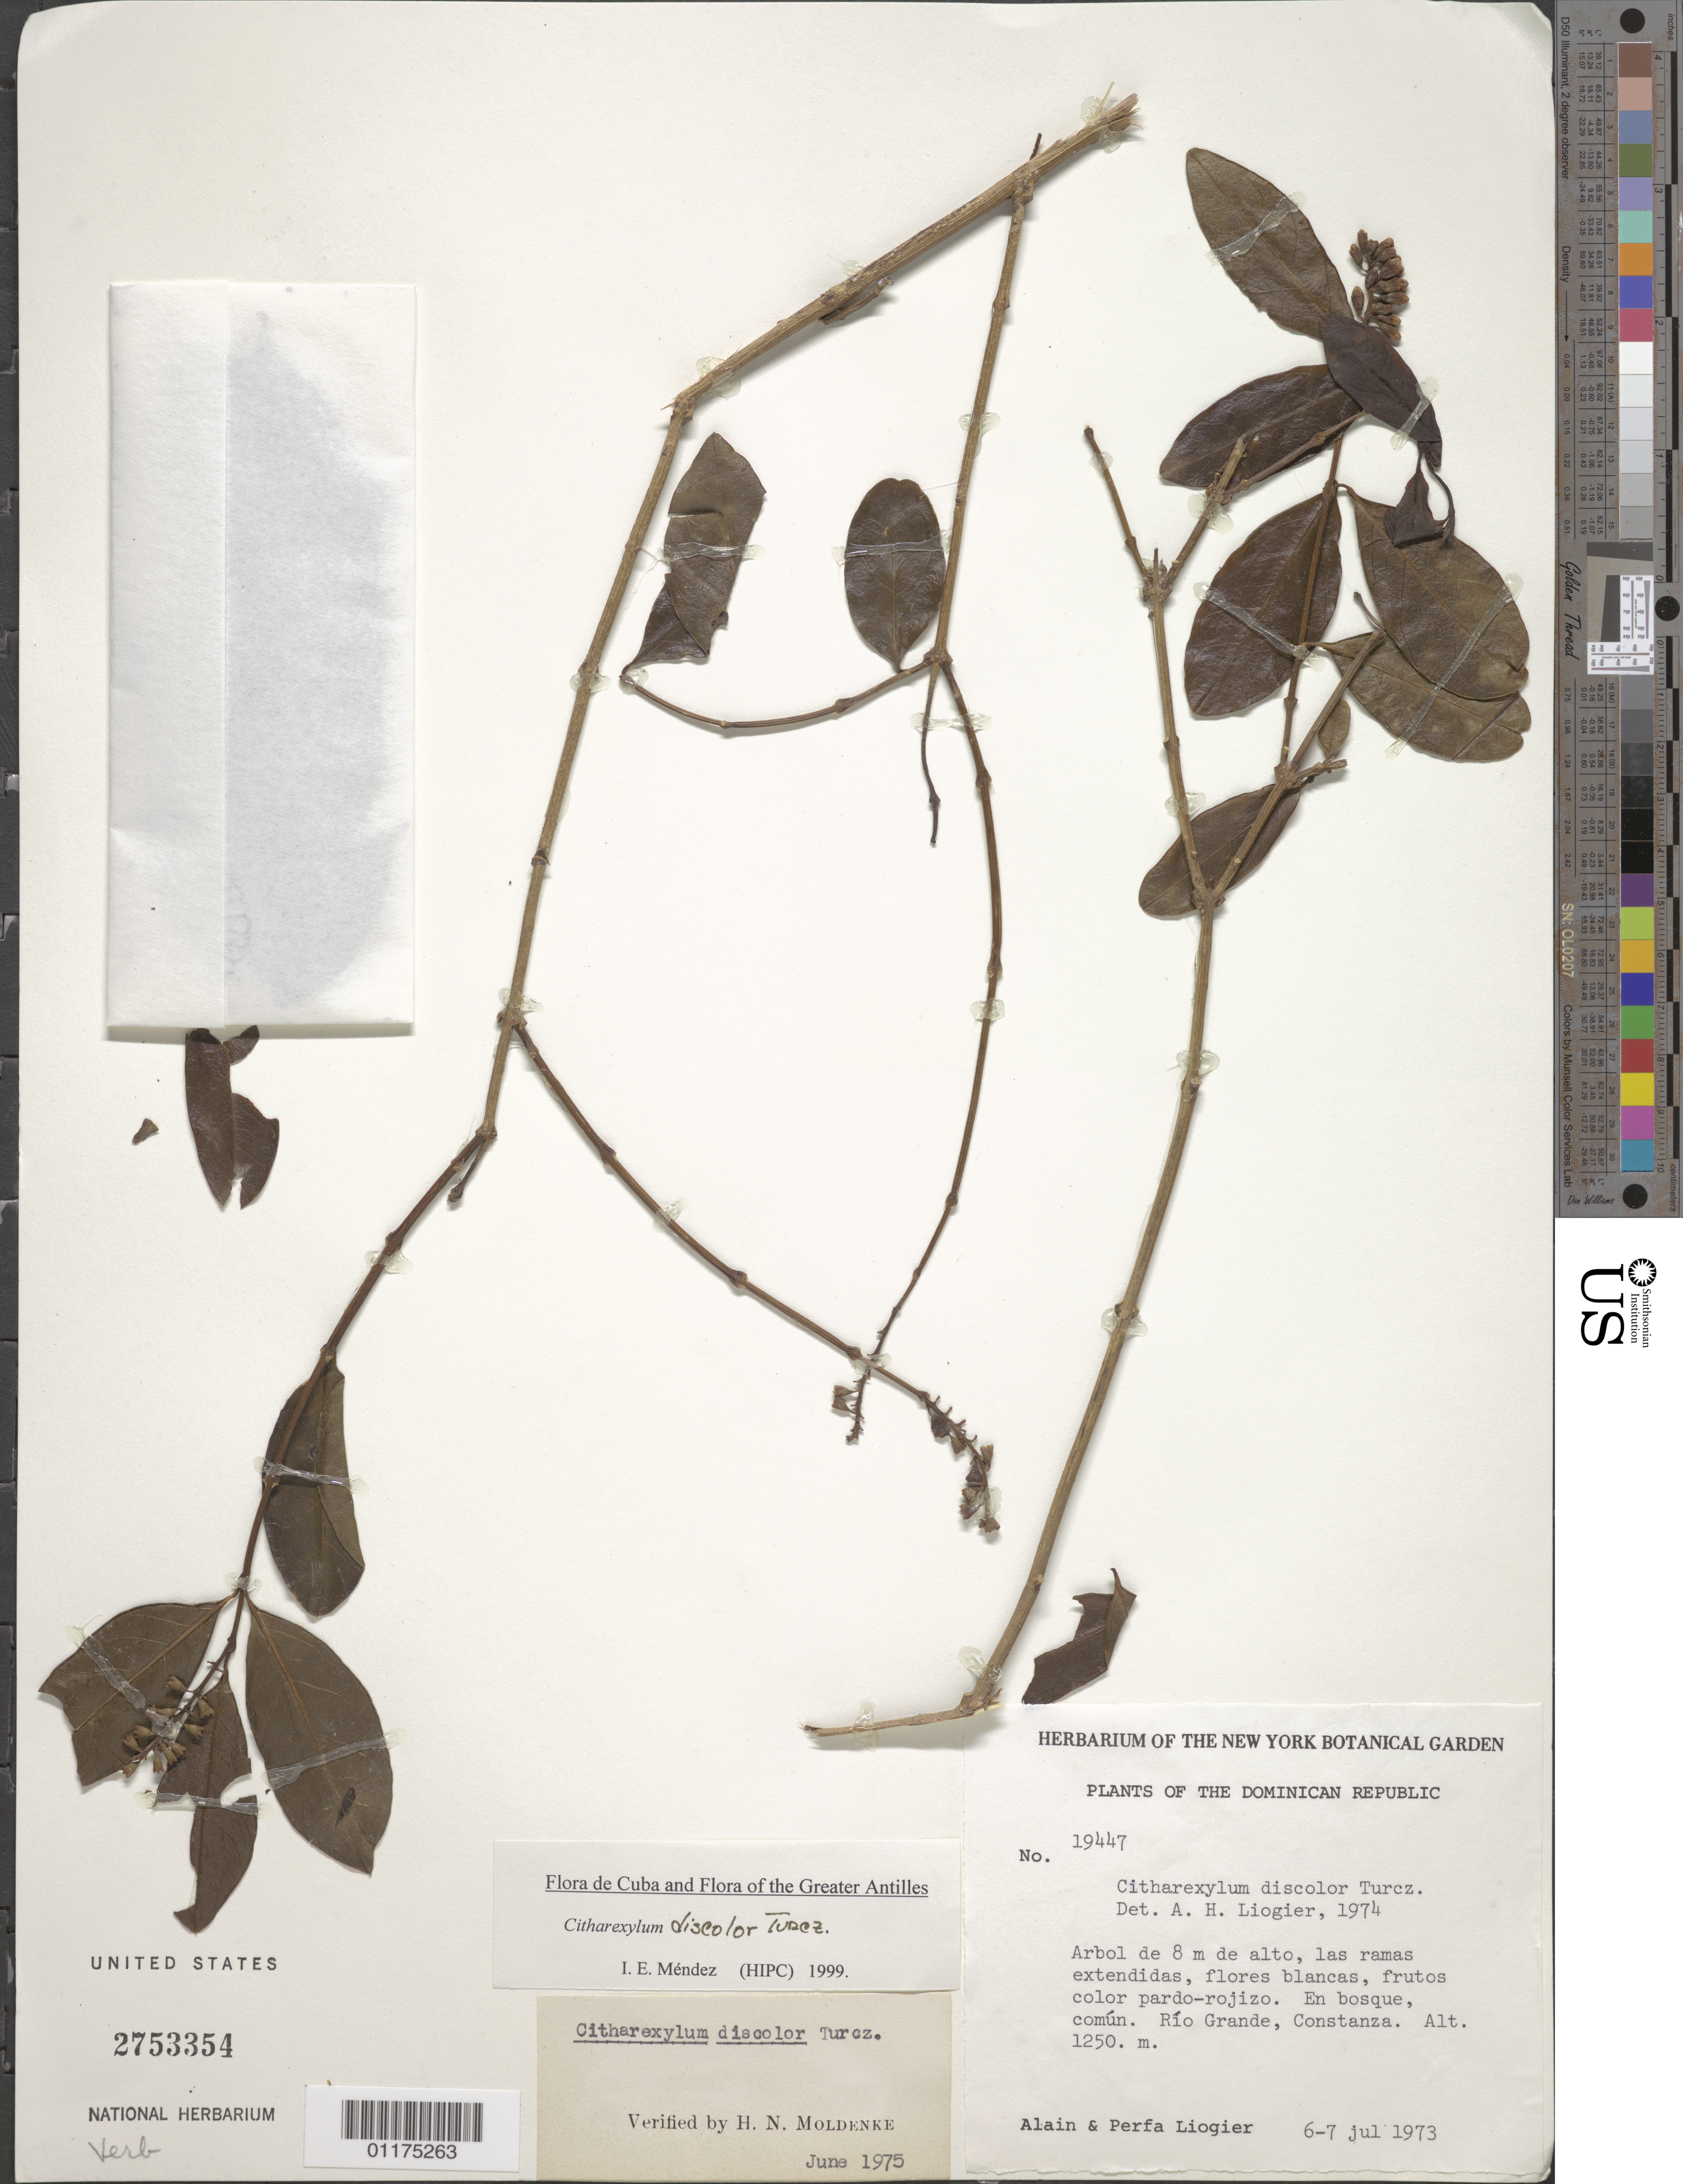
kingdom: Plantae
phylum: Tracheophyta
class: Magnoliopsida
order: Lamiales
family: Verbenaceae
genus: Citharexylum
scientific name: Citharexylum discolor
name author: Turcz.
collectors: A. H. Liogier & M. P. Liogier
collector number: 19447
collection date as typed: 06 Jul 1973 to 07 Jul 1973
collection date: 1973-07-06/1973-07-07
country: Dominican Republic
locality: En bosque. comun. Rio Grande, Constanza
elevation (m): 1250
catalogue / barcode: US 2753354